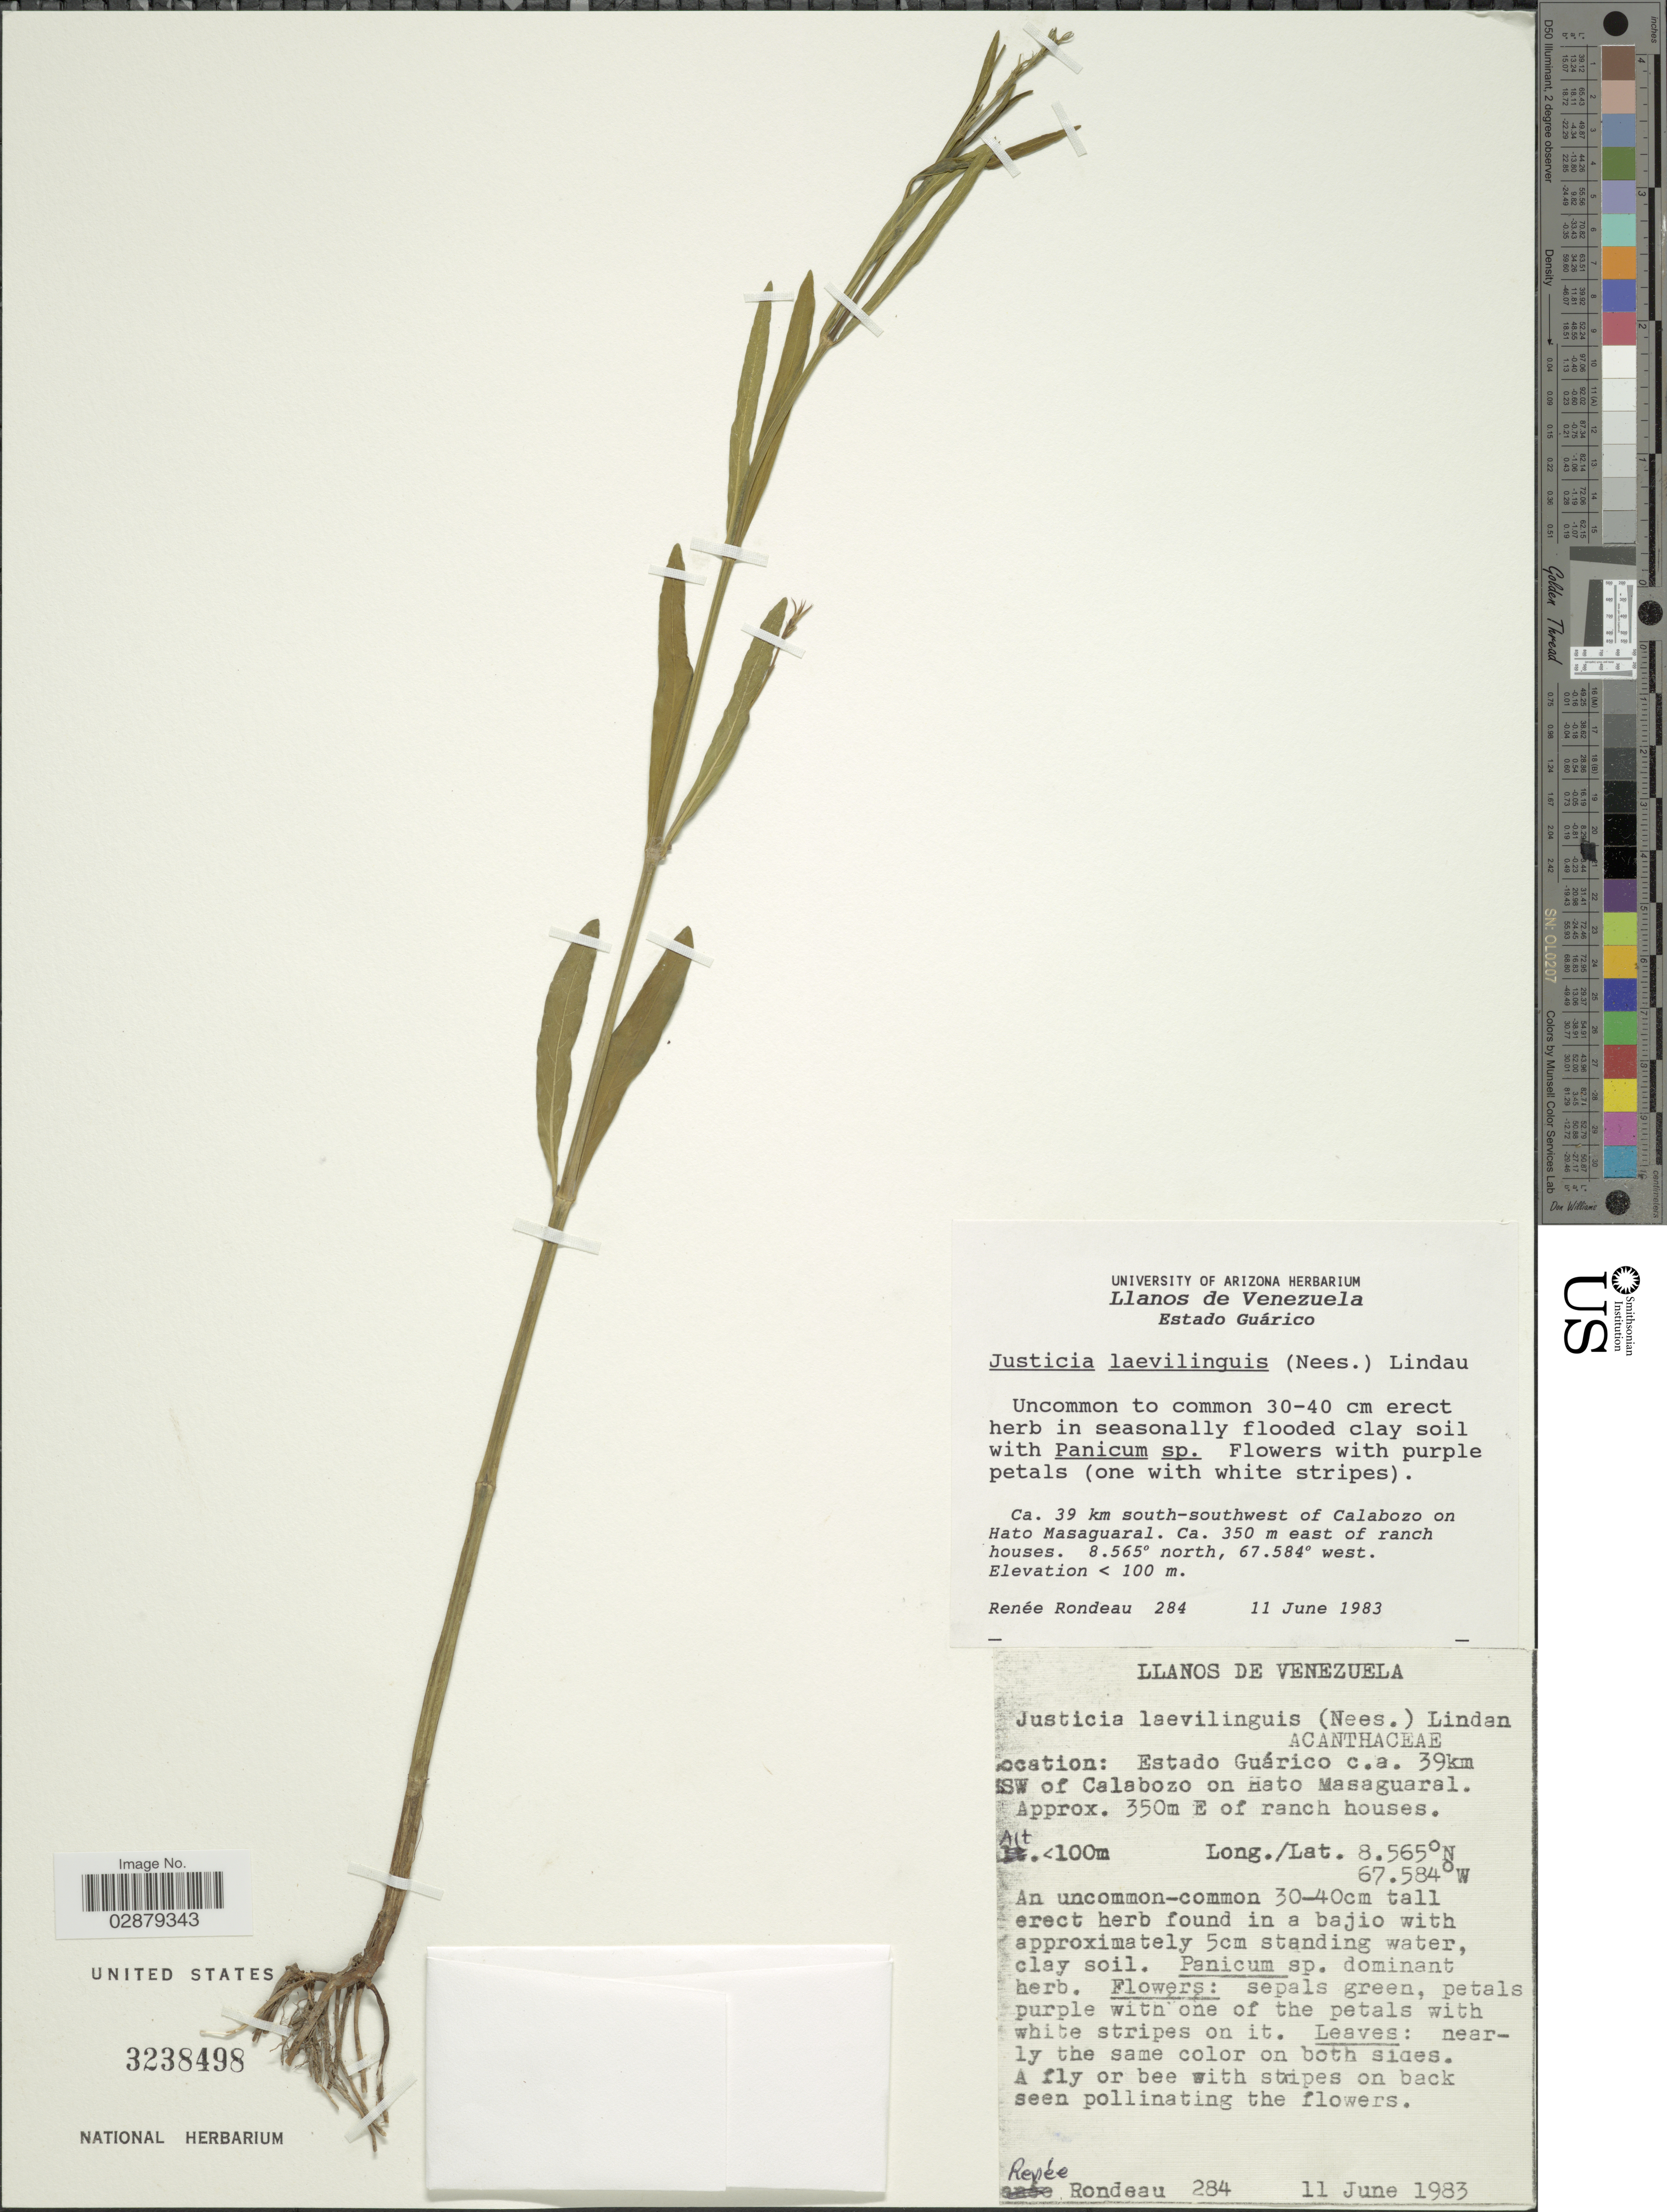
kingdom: Plantae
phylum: Tracheophyta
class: Magnoliopsida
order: Lamiales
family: Acanthaceae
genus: Justicia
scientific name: Justicia laevilinguis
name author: (Nees) Lindau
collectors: R. Rondeau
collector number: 284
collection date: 1983-06-11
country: Venezuela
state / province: Guárico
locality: Ca. 39 km south-southwest of Calabozo on Hato Masaguaral. Ca. 350 m east of ranch houses.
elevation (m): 100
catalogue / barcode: US 3238498